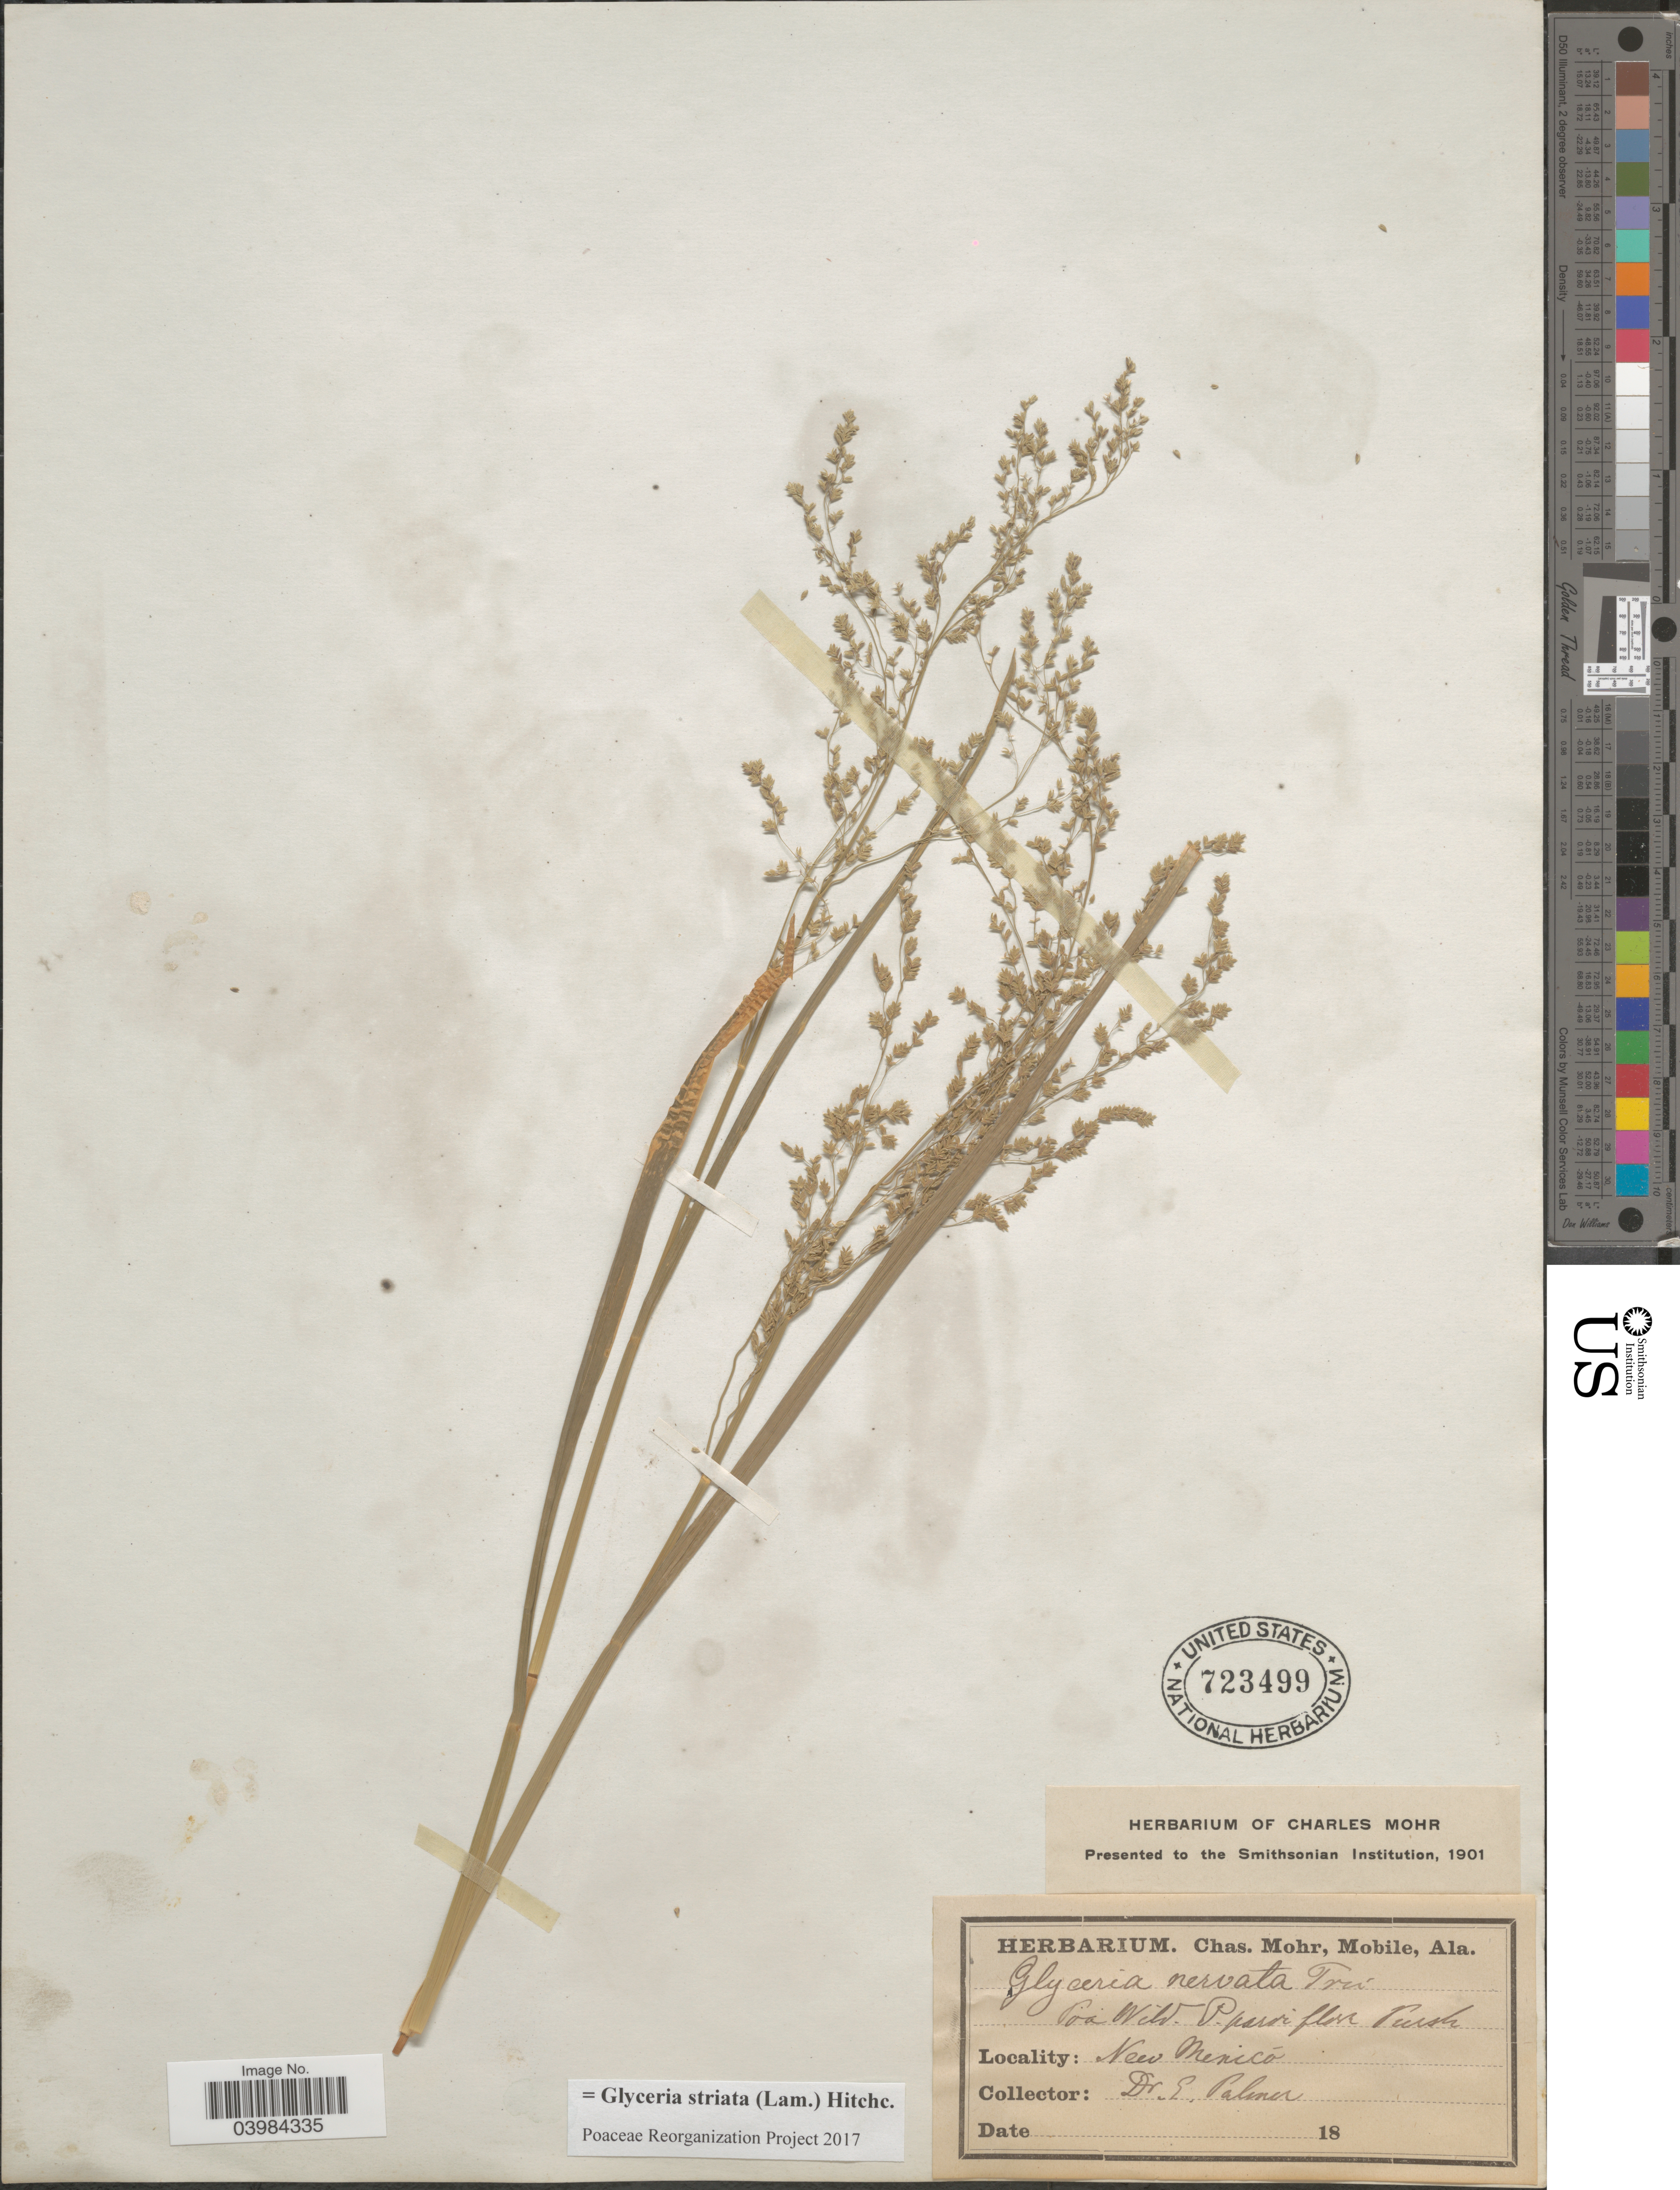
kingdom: Plantae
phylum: Tracheophyta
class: Liliopsida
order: Poales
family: Poaceae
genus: Glyceria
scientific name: Glyceria striata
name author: (Lam.) Hitchc.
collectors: E. Palmer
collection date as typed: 18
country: United States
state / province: New Mexico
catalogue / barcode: US 723499